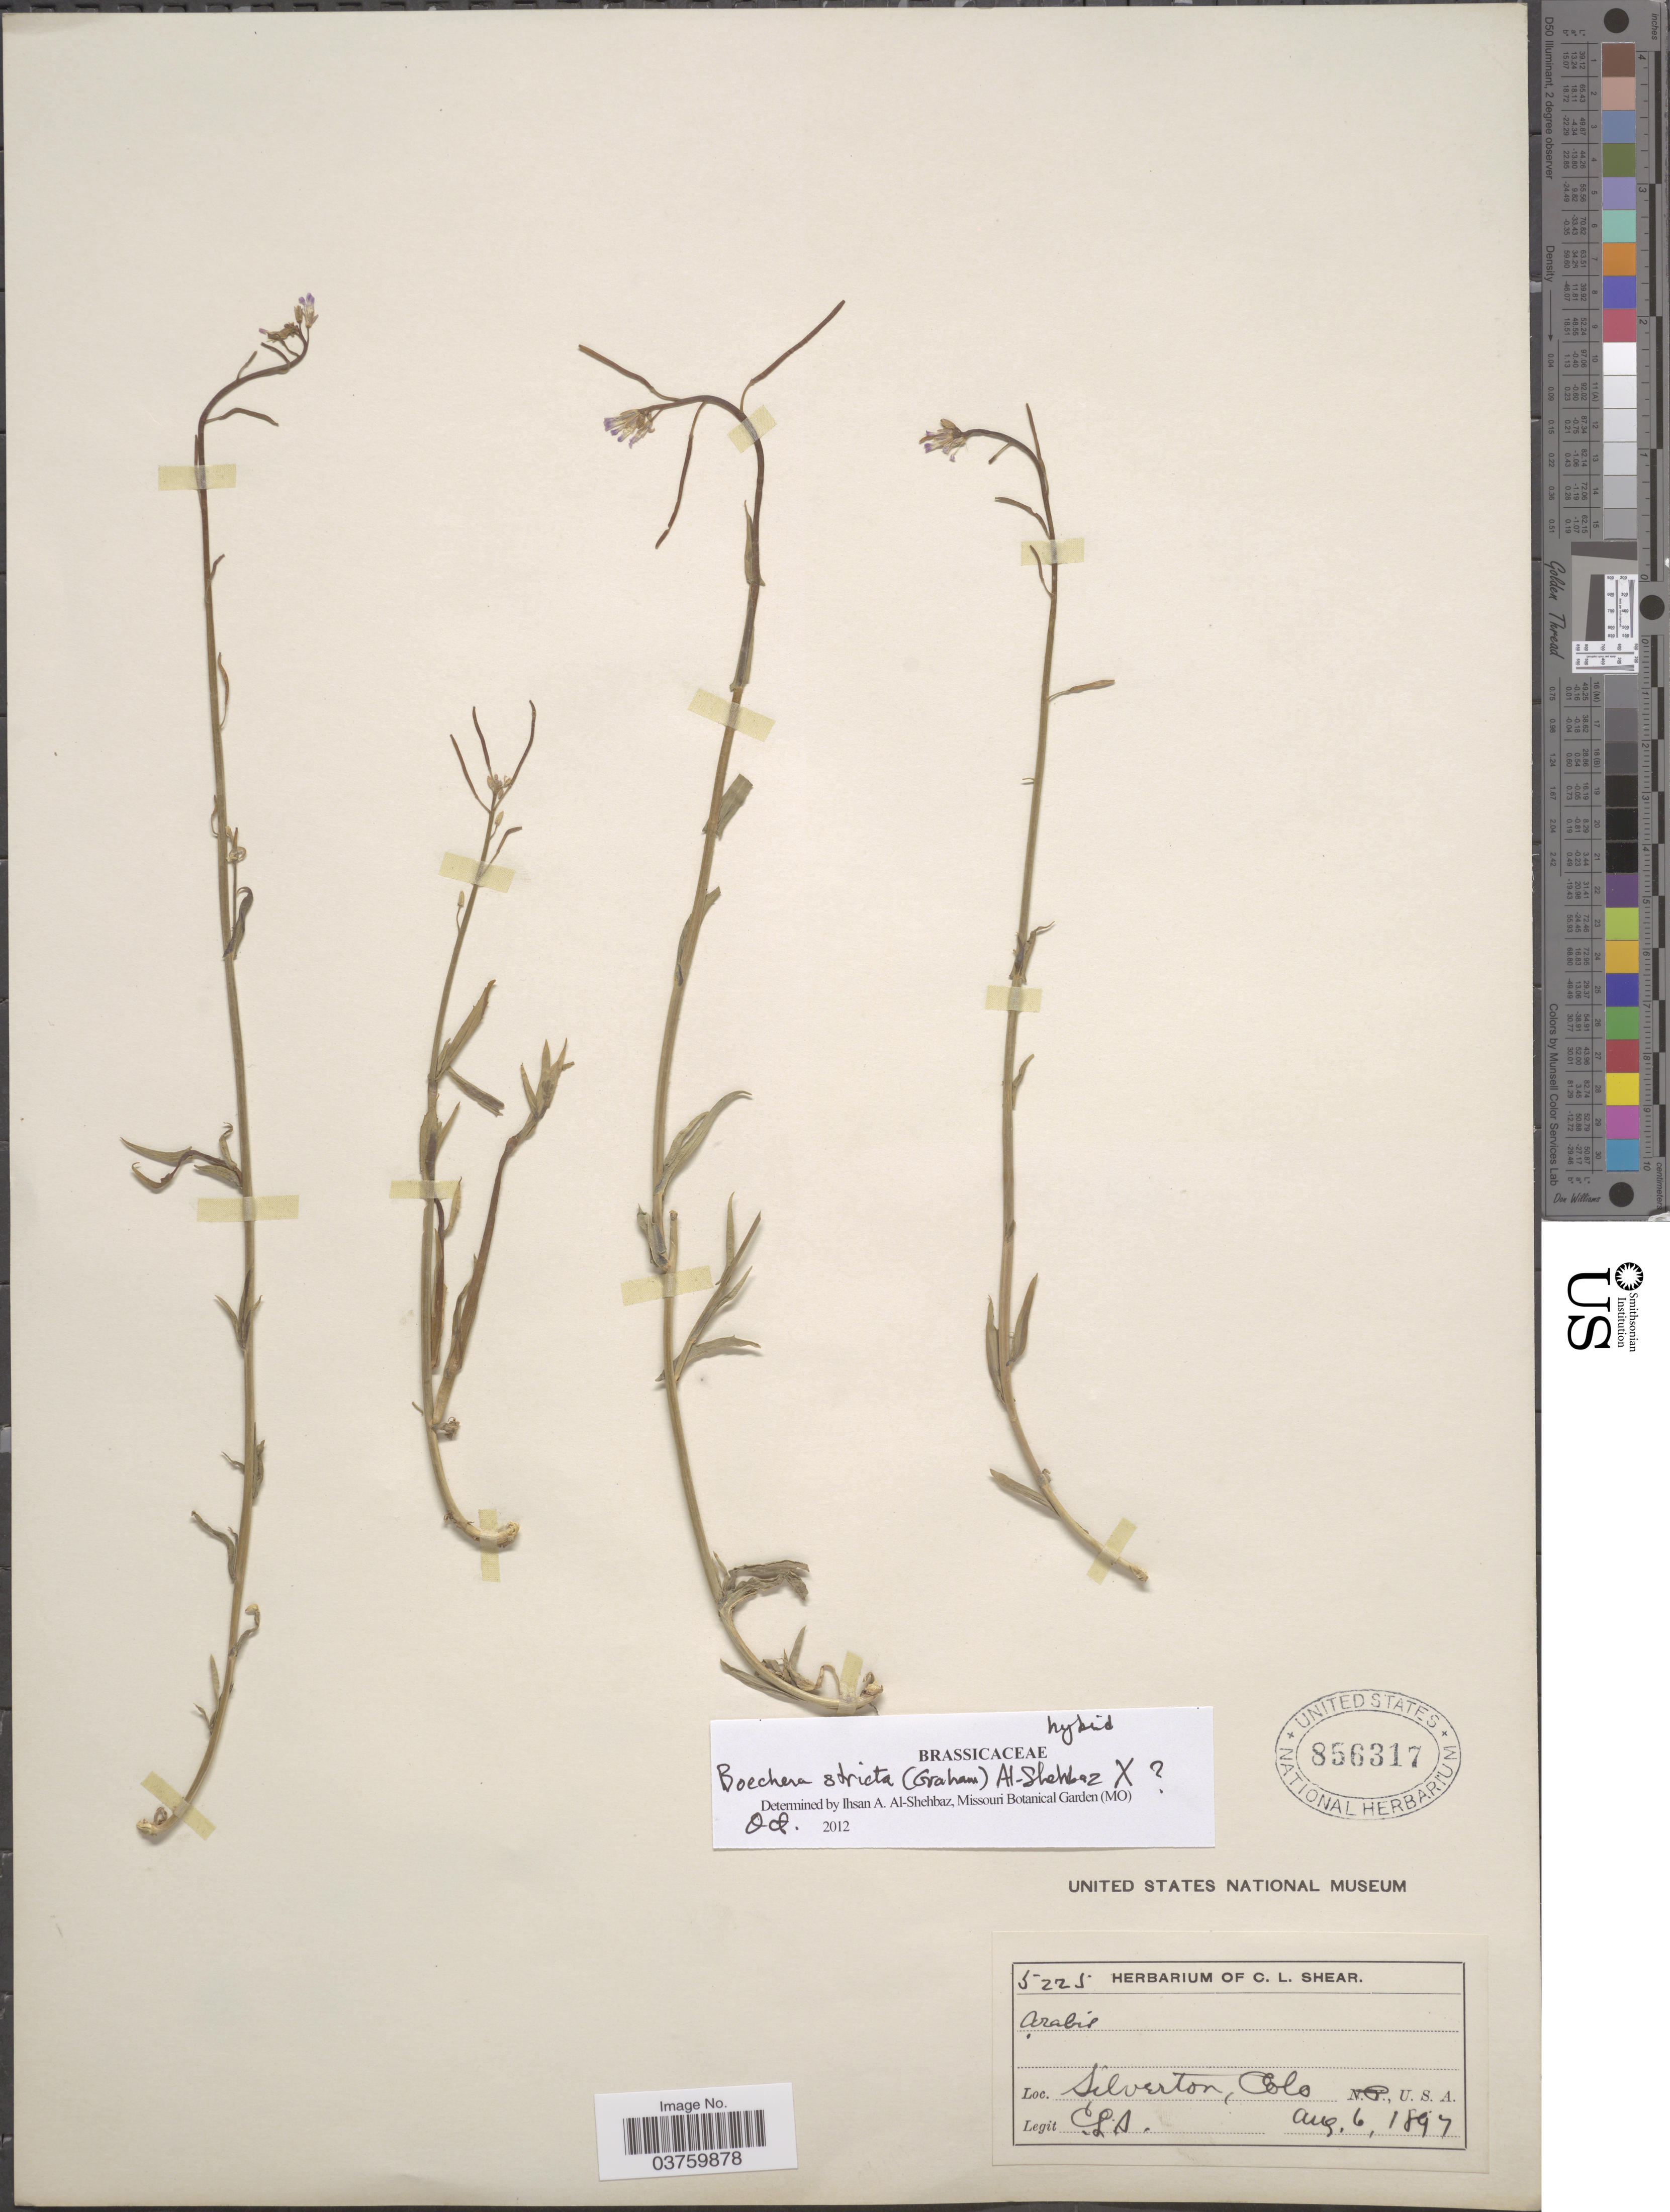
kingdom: Plantae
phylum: Tracheophyta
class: Magnoliopsida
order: Brassicales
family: Brassicaceae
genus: Boechera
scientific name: Boechera stricta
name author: (Graham) Al-Shehbaz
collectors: C. L. Shear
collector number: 5225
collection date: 1897-08-06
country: United States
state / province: Colorado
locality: Silverton.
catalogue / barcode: US 856317